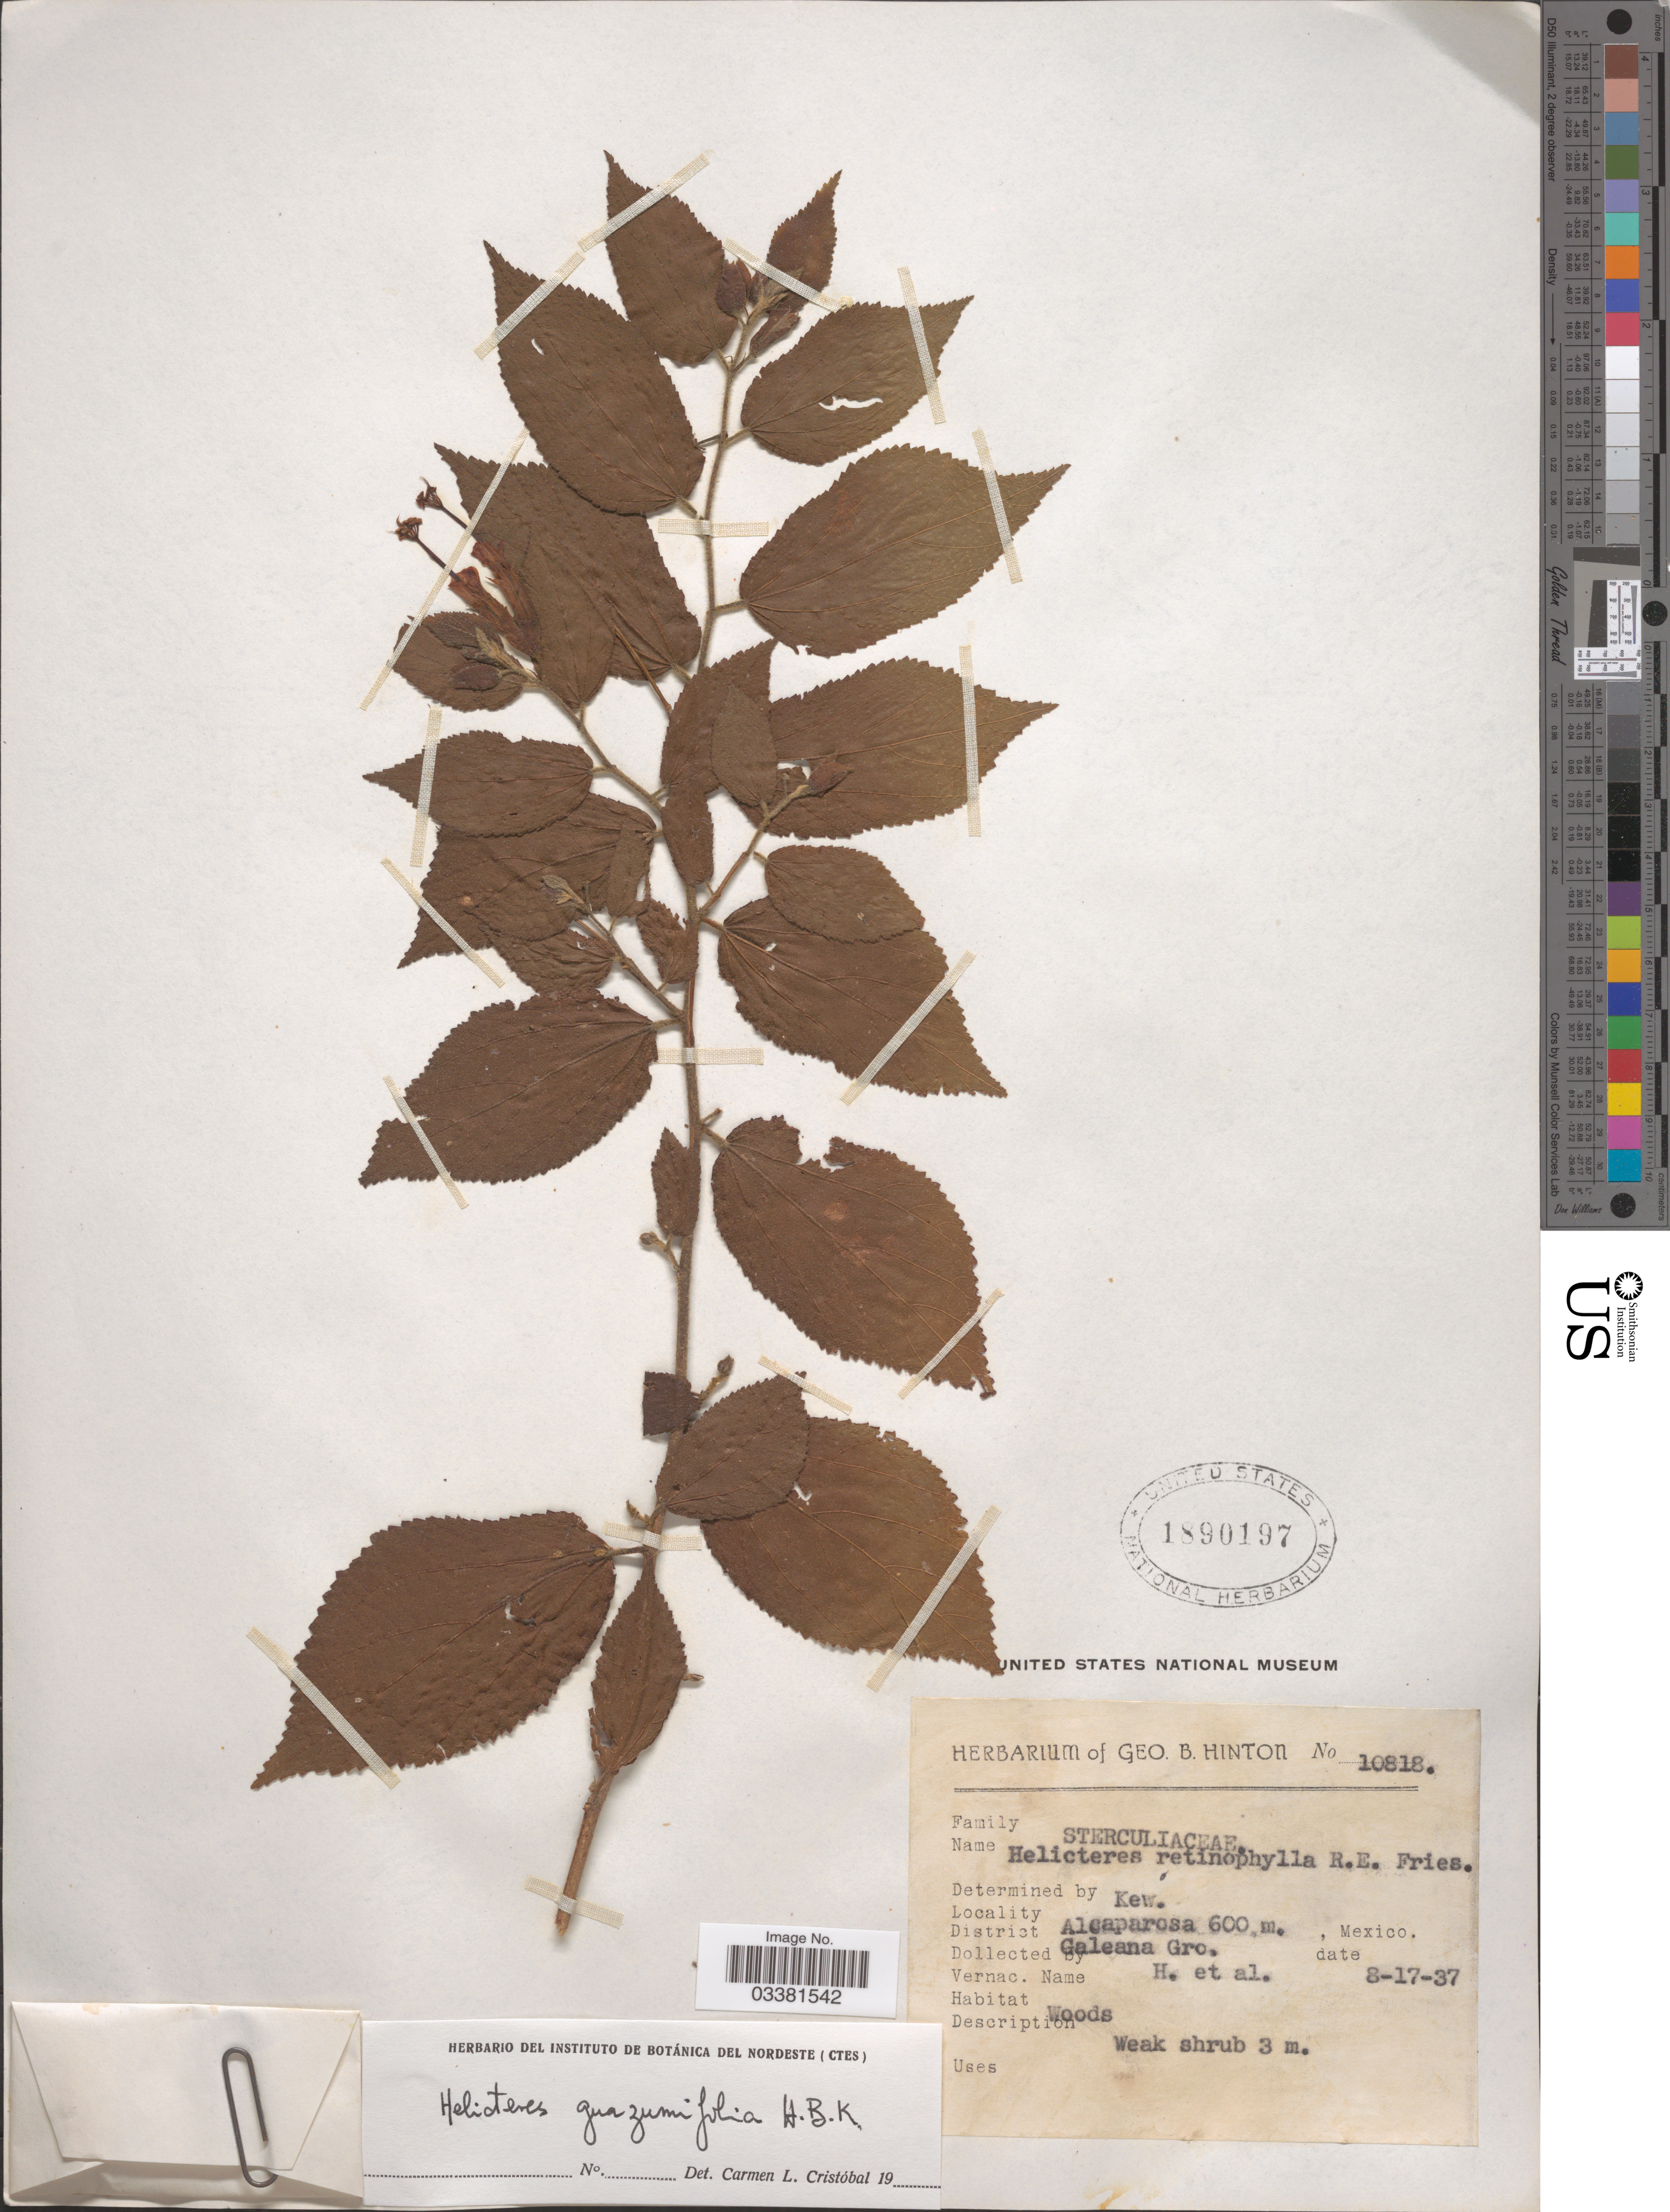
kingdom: Plantae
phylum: Tracheophyta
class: Magnoliopsida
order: Malvales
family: Malvaceae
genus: Helicteres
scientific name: Helicteres guazumifolia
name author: Kunth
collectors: G. B. Hinton & et al.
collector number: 10818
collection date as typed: Transcribed d/m/y: 17/8/37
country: Mexico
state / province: Guerrero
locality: Alcaparosa, Disitrict Galeana.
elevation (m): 600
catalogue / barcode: US 1890197